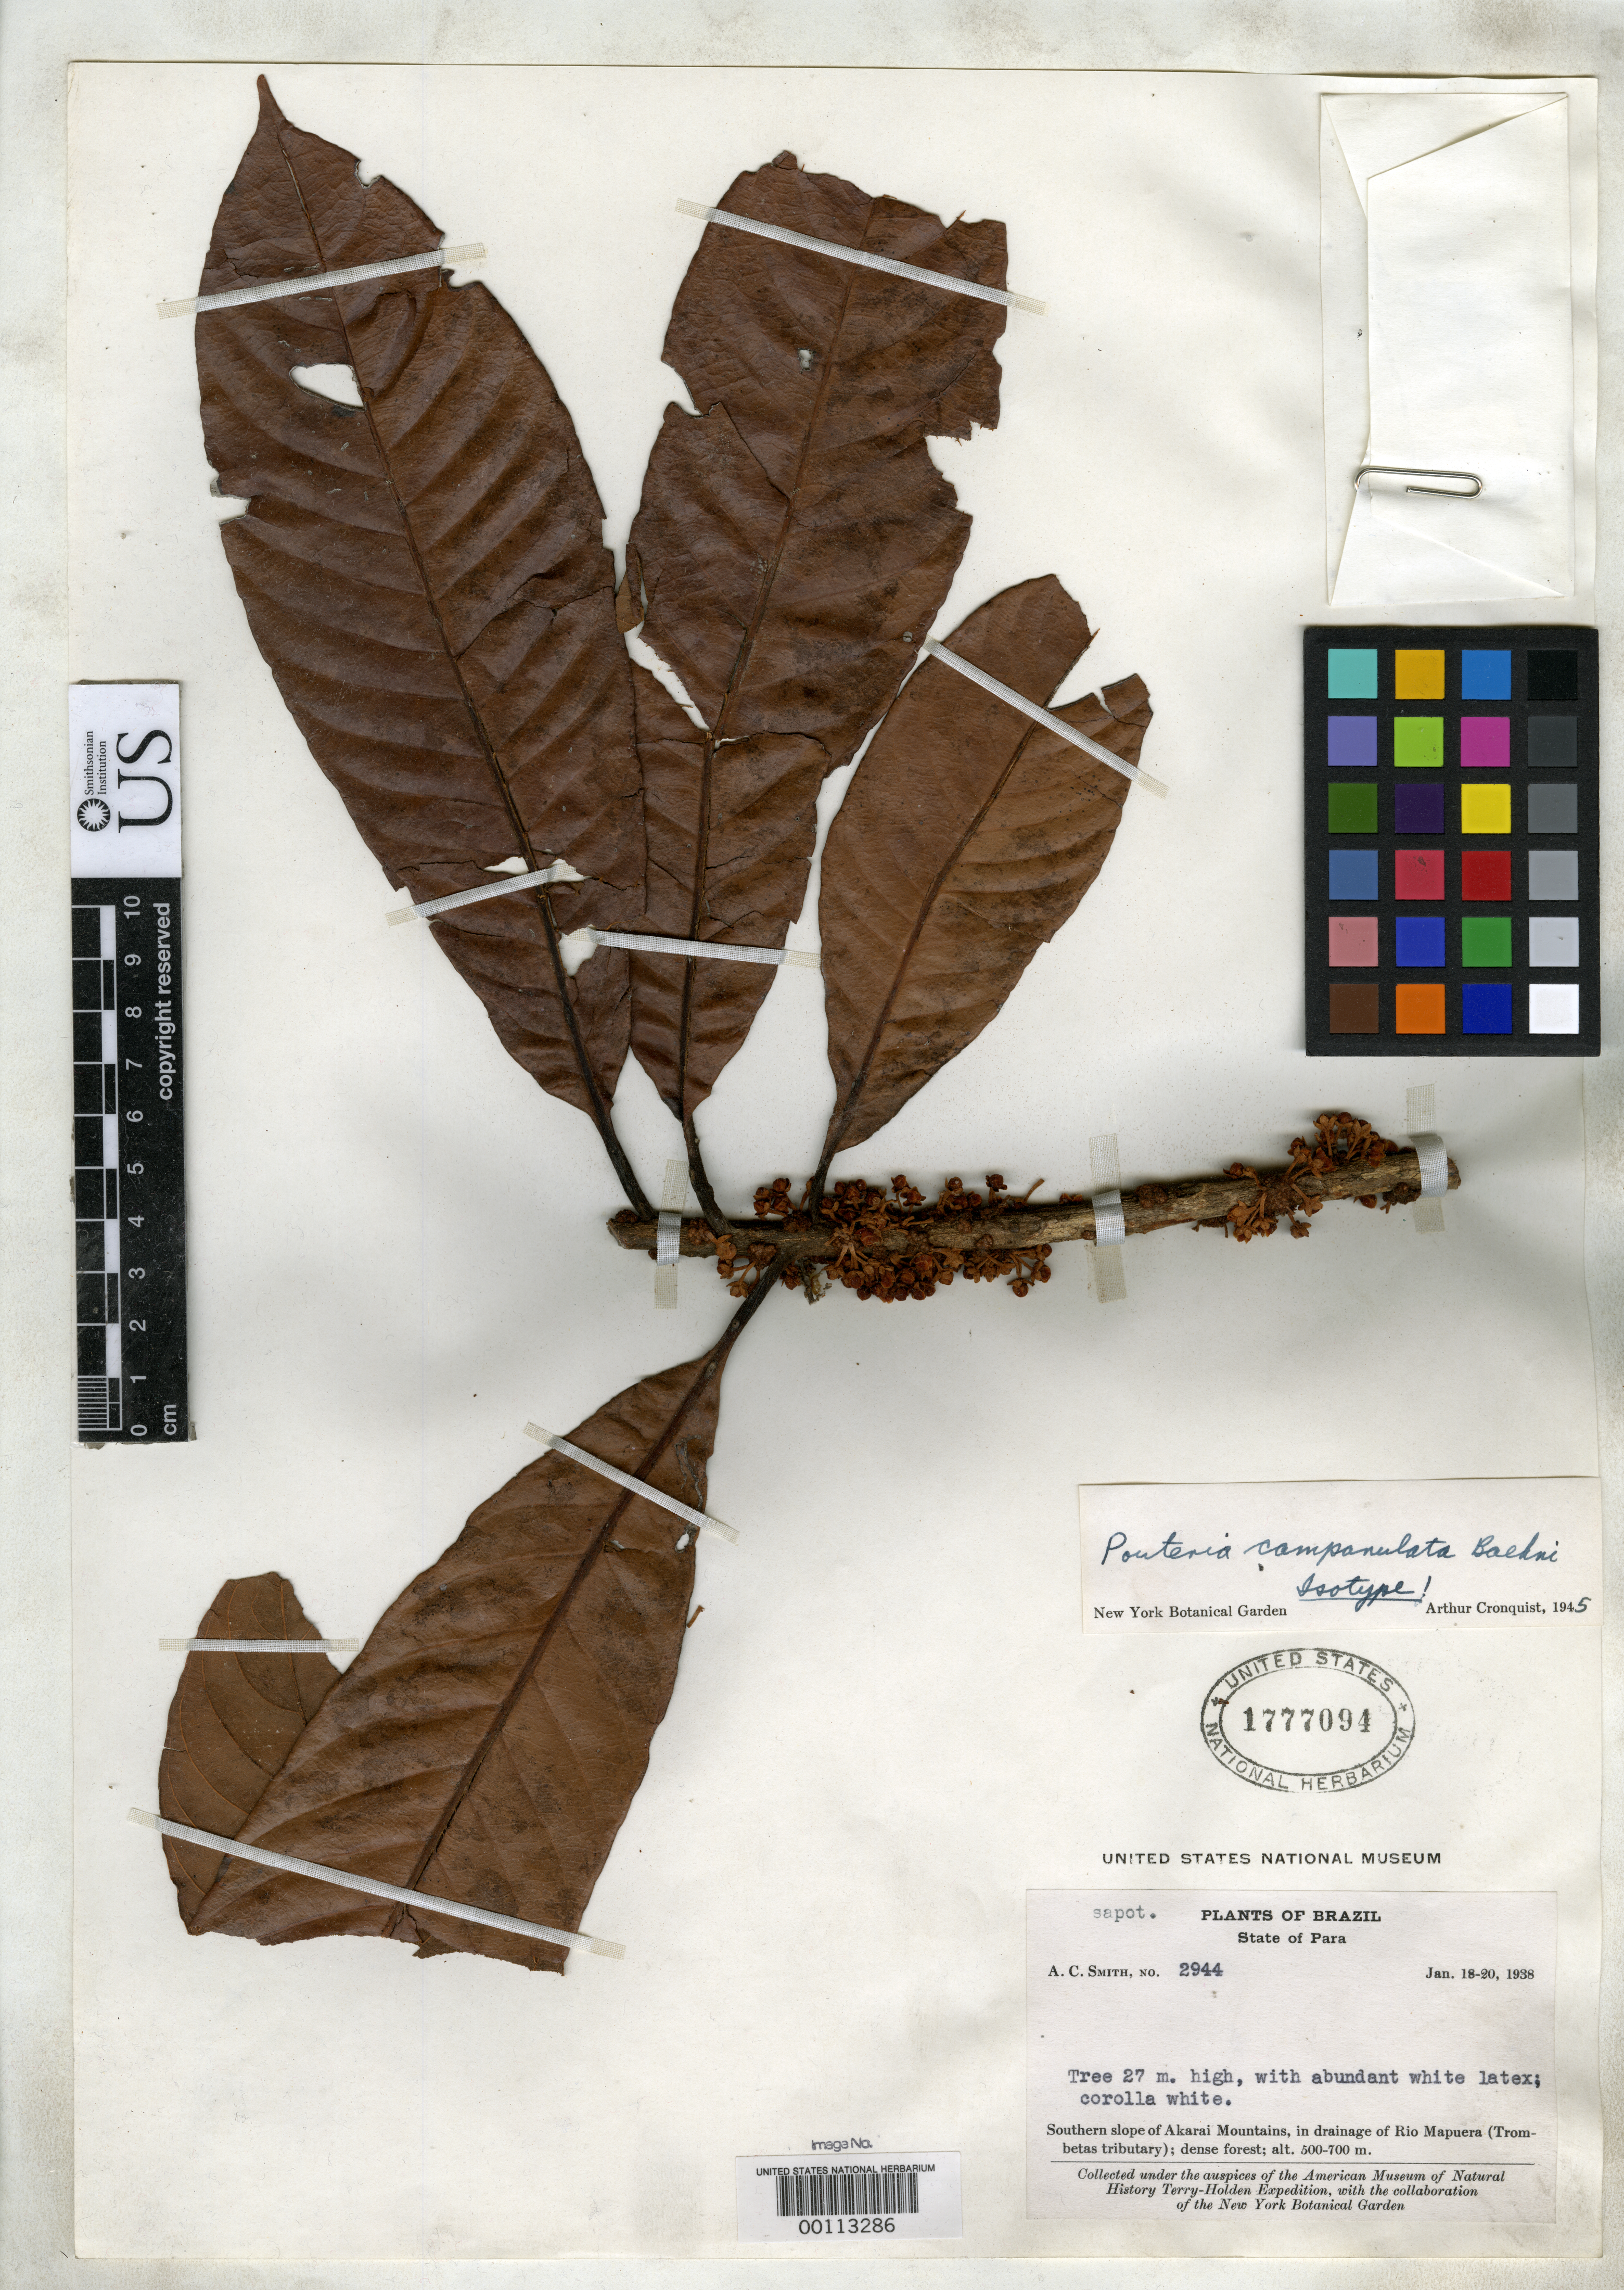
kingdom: Plantae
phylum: Tracheophyta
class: Magnoliopsida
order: Ericales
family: Sapotaceae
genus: Pouteria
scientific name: Pouteria campanulata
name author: Baehni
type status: Isotype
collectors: A. C. Smith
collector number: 2944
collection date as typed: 18 Jan 1938 to 20 Jan 1938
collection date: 1938-01-18/1938-01-20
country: Brazil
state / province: Pará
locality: Akarai Mts., drainage of Rio Mapuera.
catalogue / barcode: US 1777094